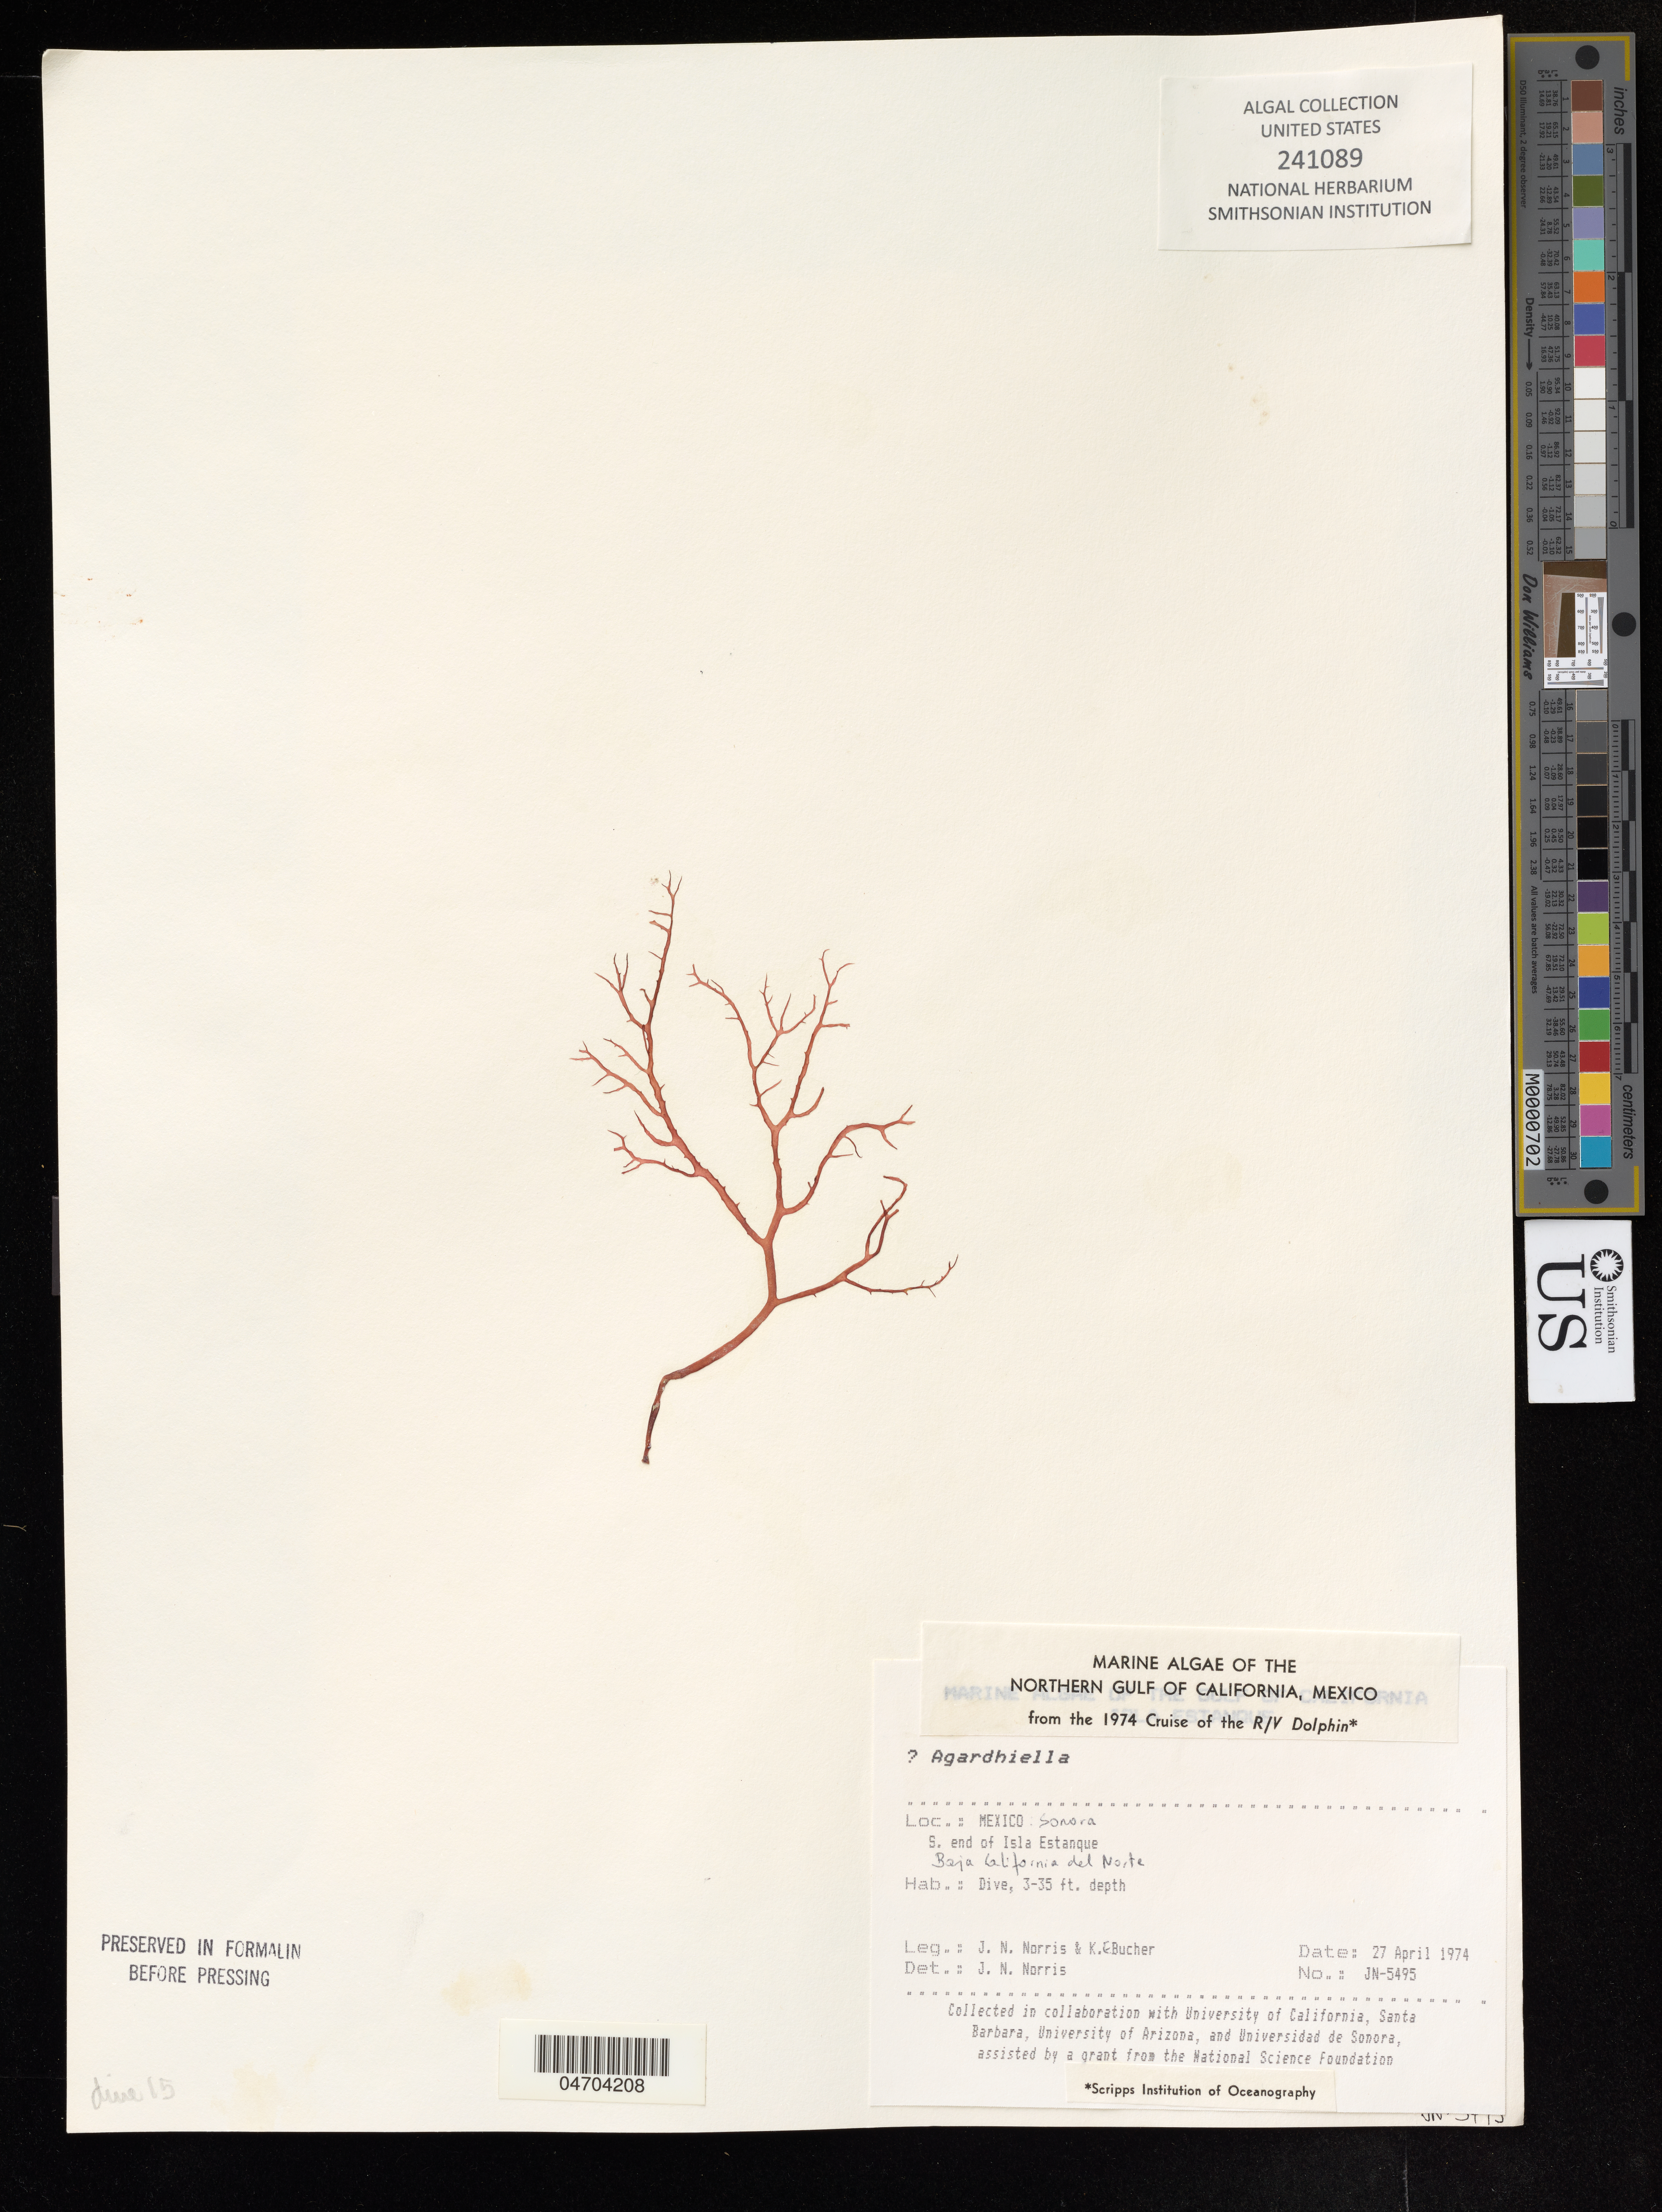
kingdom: Plantae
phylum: Rhodophyta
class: Florideophyceae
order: Gigartinales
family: Solieriaceae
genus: Agardhiella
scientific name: Agardhiella sp.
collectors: J. Norris & K. E. Bucher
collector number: JN-5495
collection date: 1974-04-27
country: Mexico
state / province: Sonora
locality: S. end of Isla Estanque Baja California del Norte.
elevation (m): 1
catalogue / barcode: US 241089